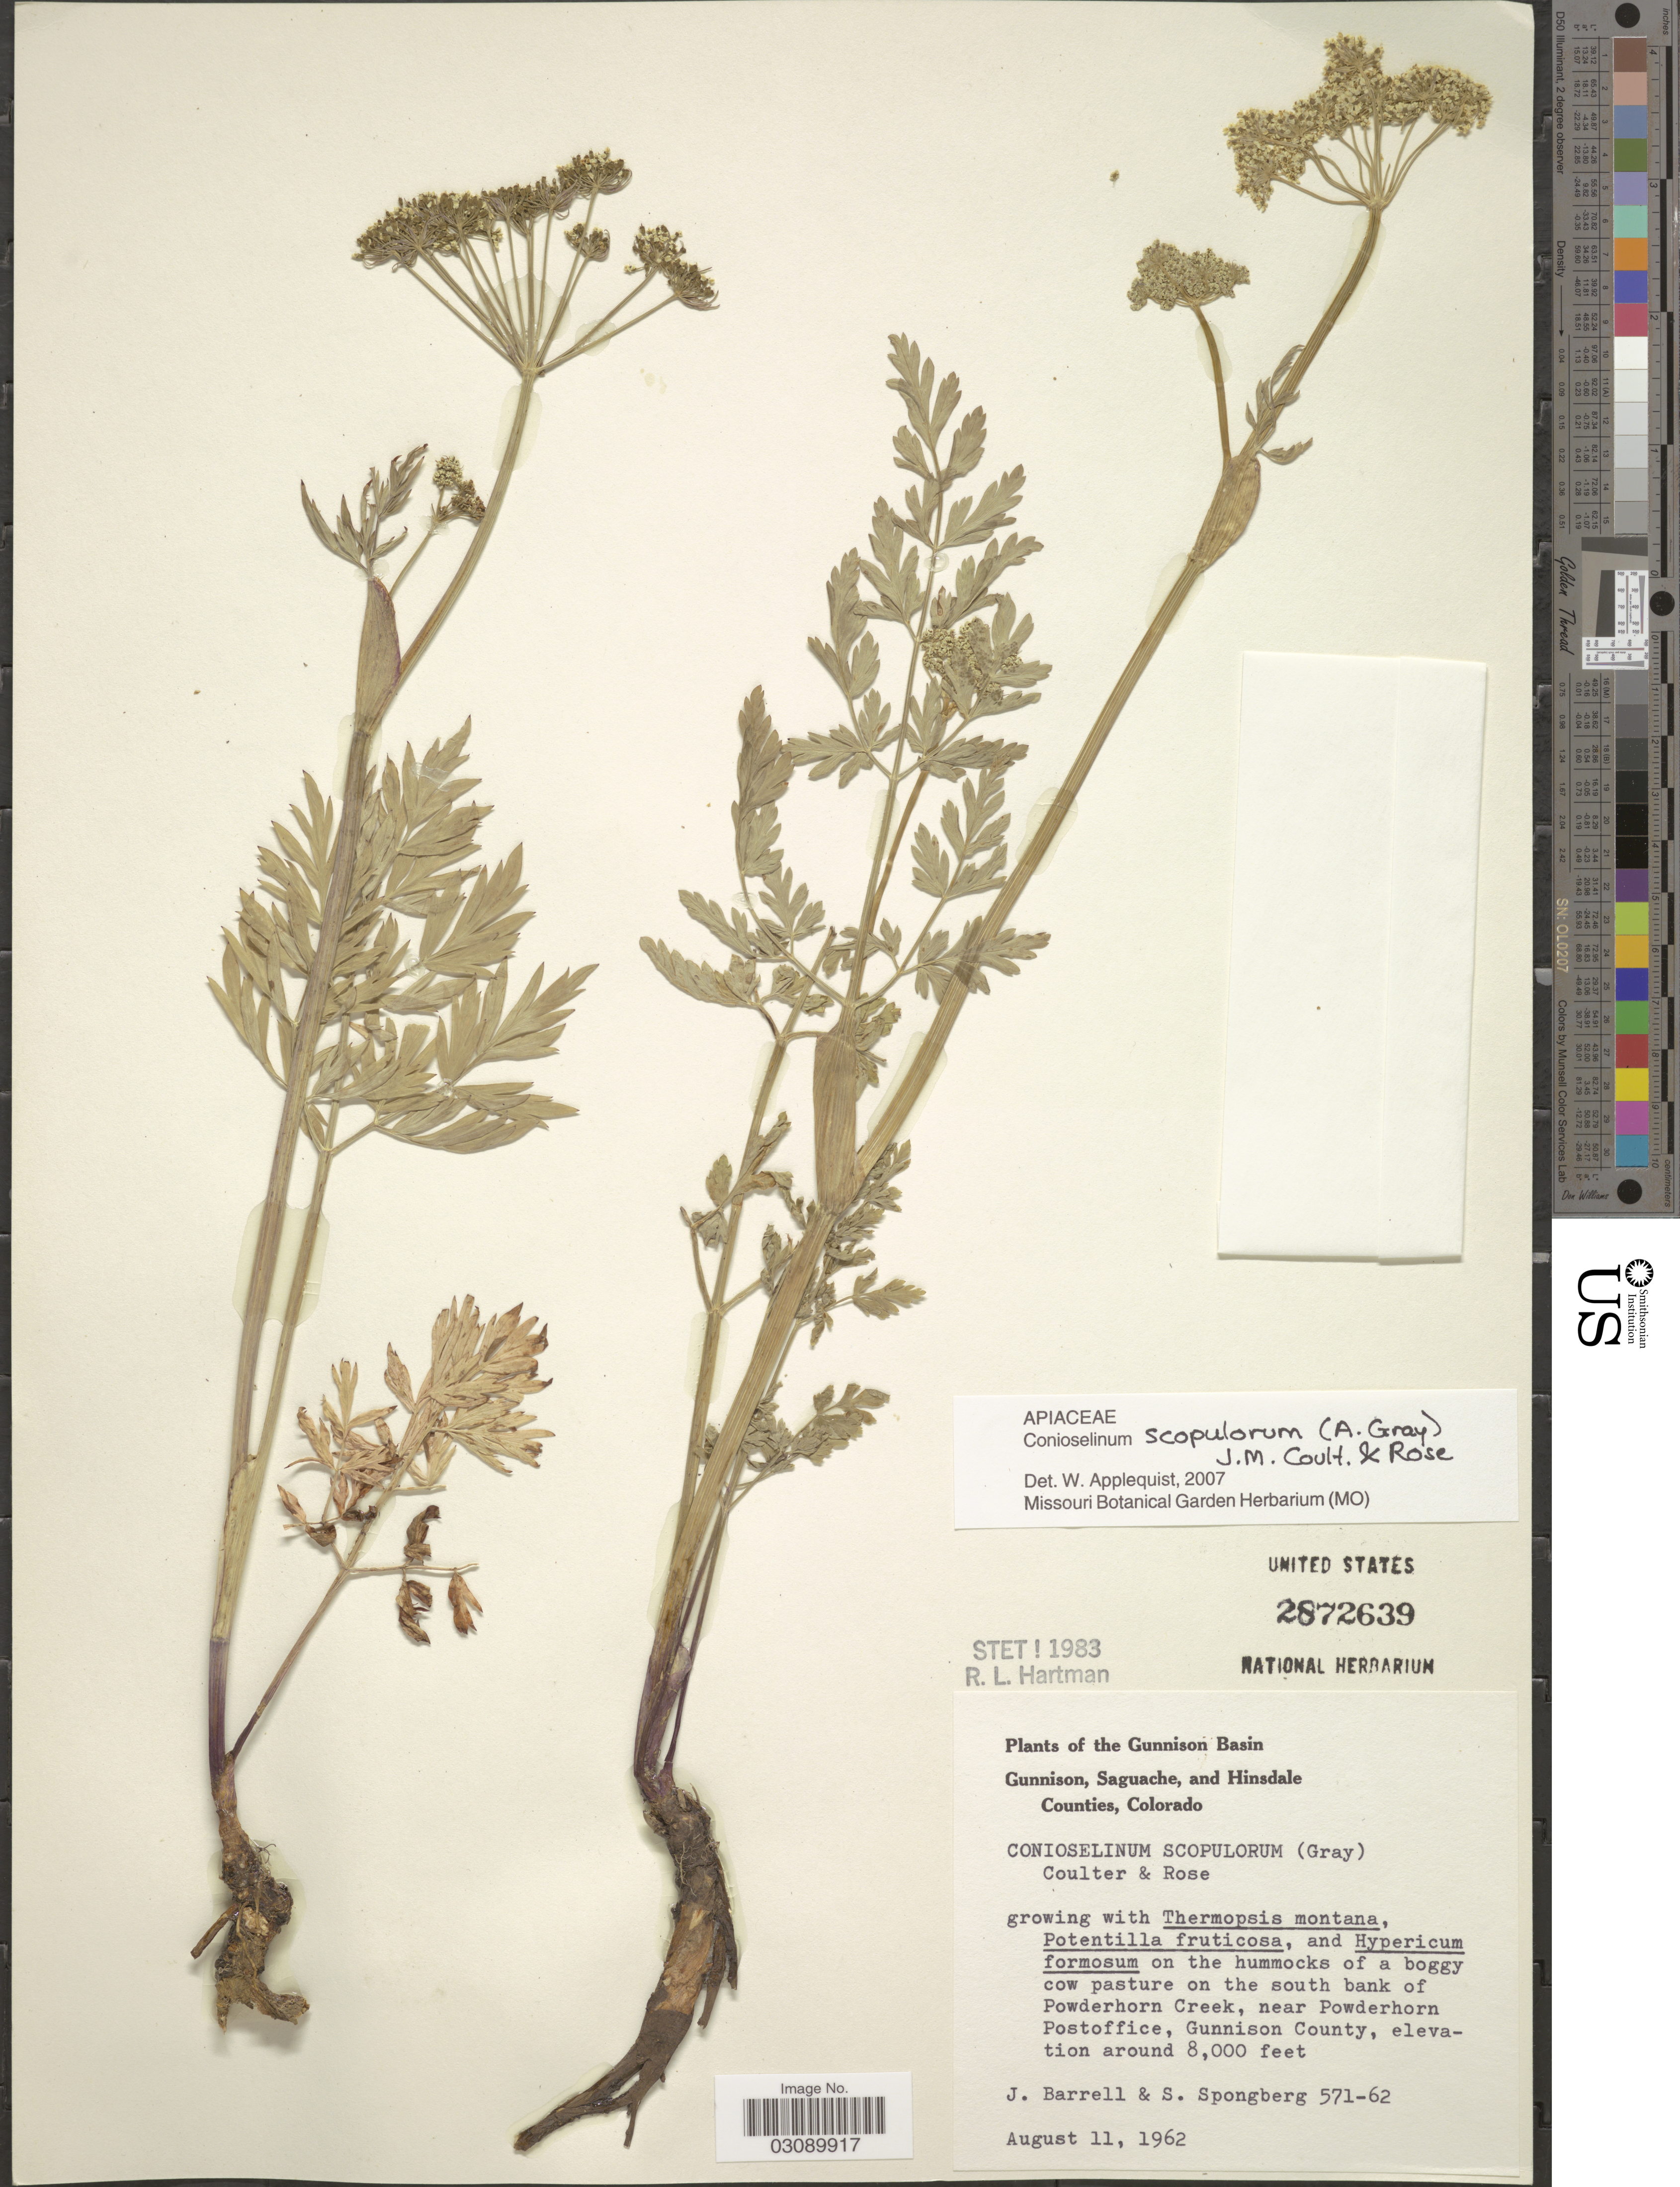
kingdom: Plantae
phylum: Tracheophyta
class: Magnoliopsida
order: Apiales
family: Apiaceae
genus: Conioselinum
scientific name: Conioselinum scopulorum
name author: (A. Gray) J.M. Coult. & Rose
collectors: J. Barrell & S. A.Spongberg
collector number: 571-62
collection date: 1962-08-11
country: United States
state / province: Colorado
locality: Gunnison Basin. On the south bank of Powderhorn Creek, near Powderhorn Postoffice, Gunnison County.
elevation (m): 2438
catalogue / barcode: US 2872639